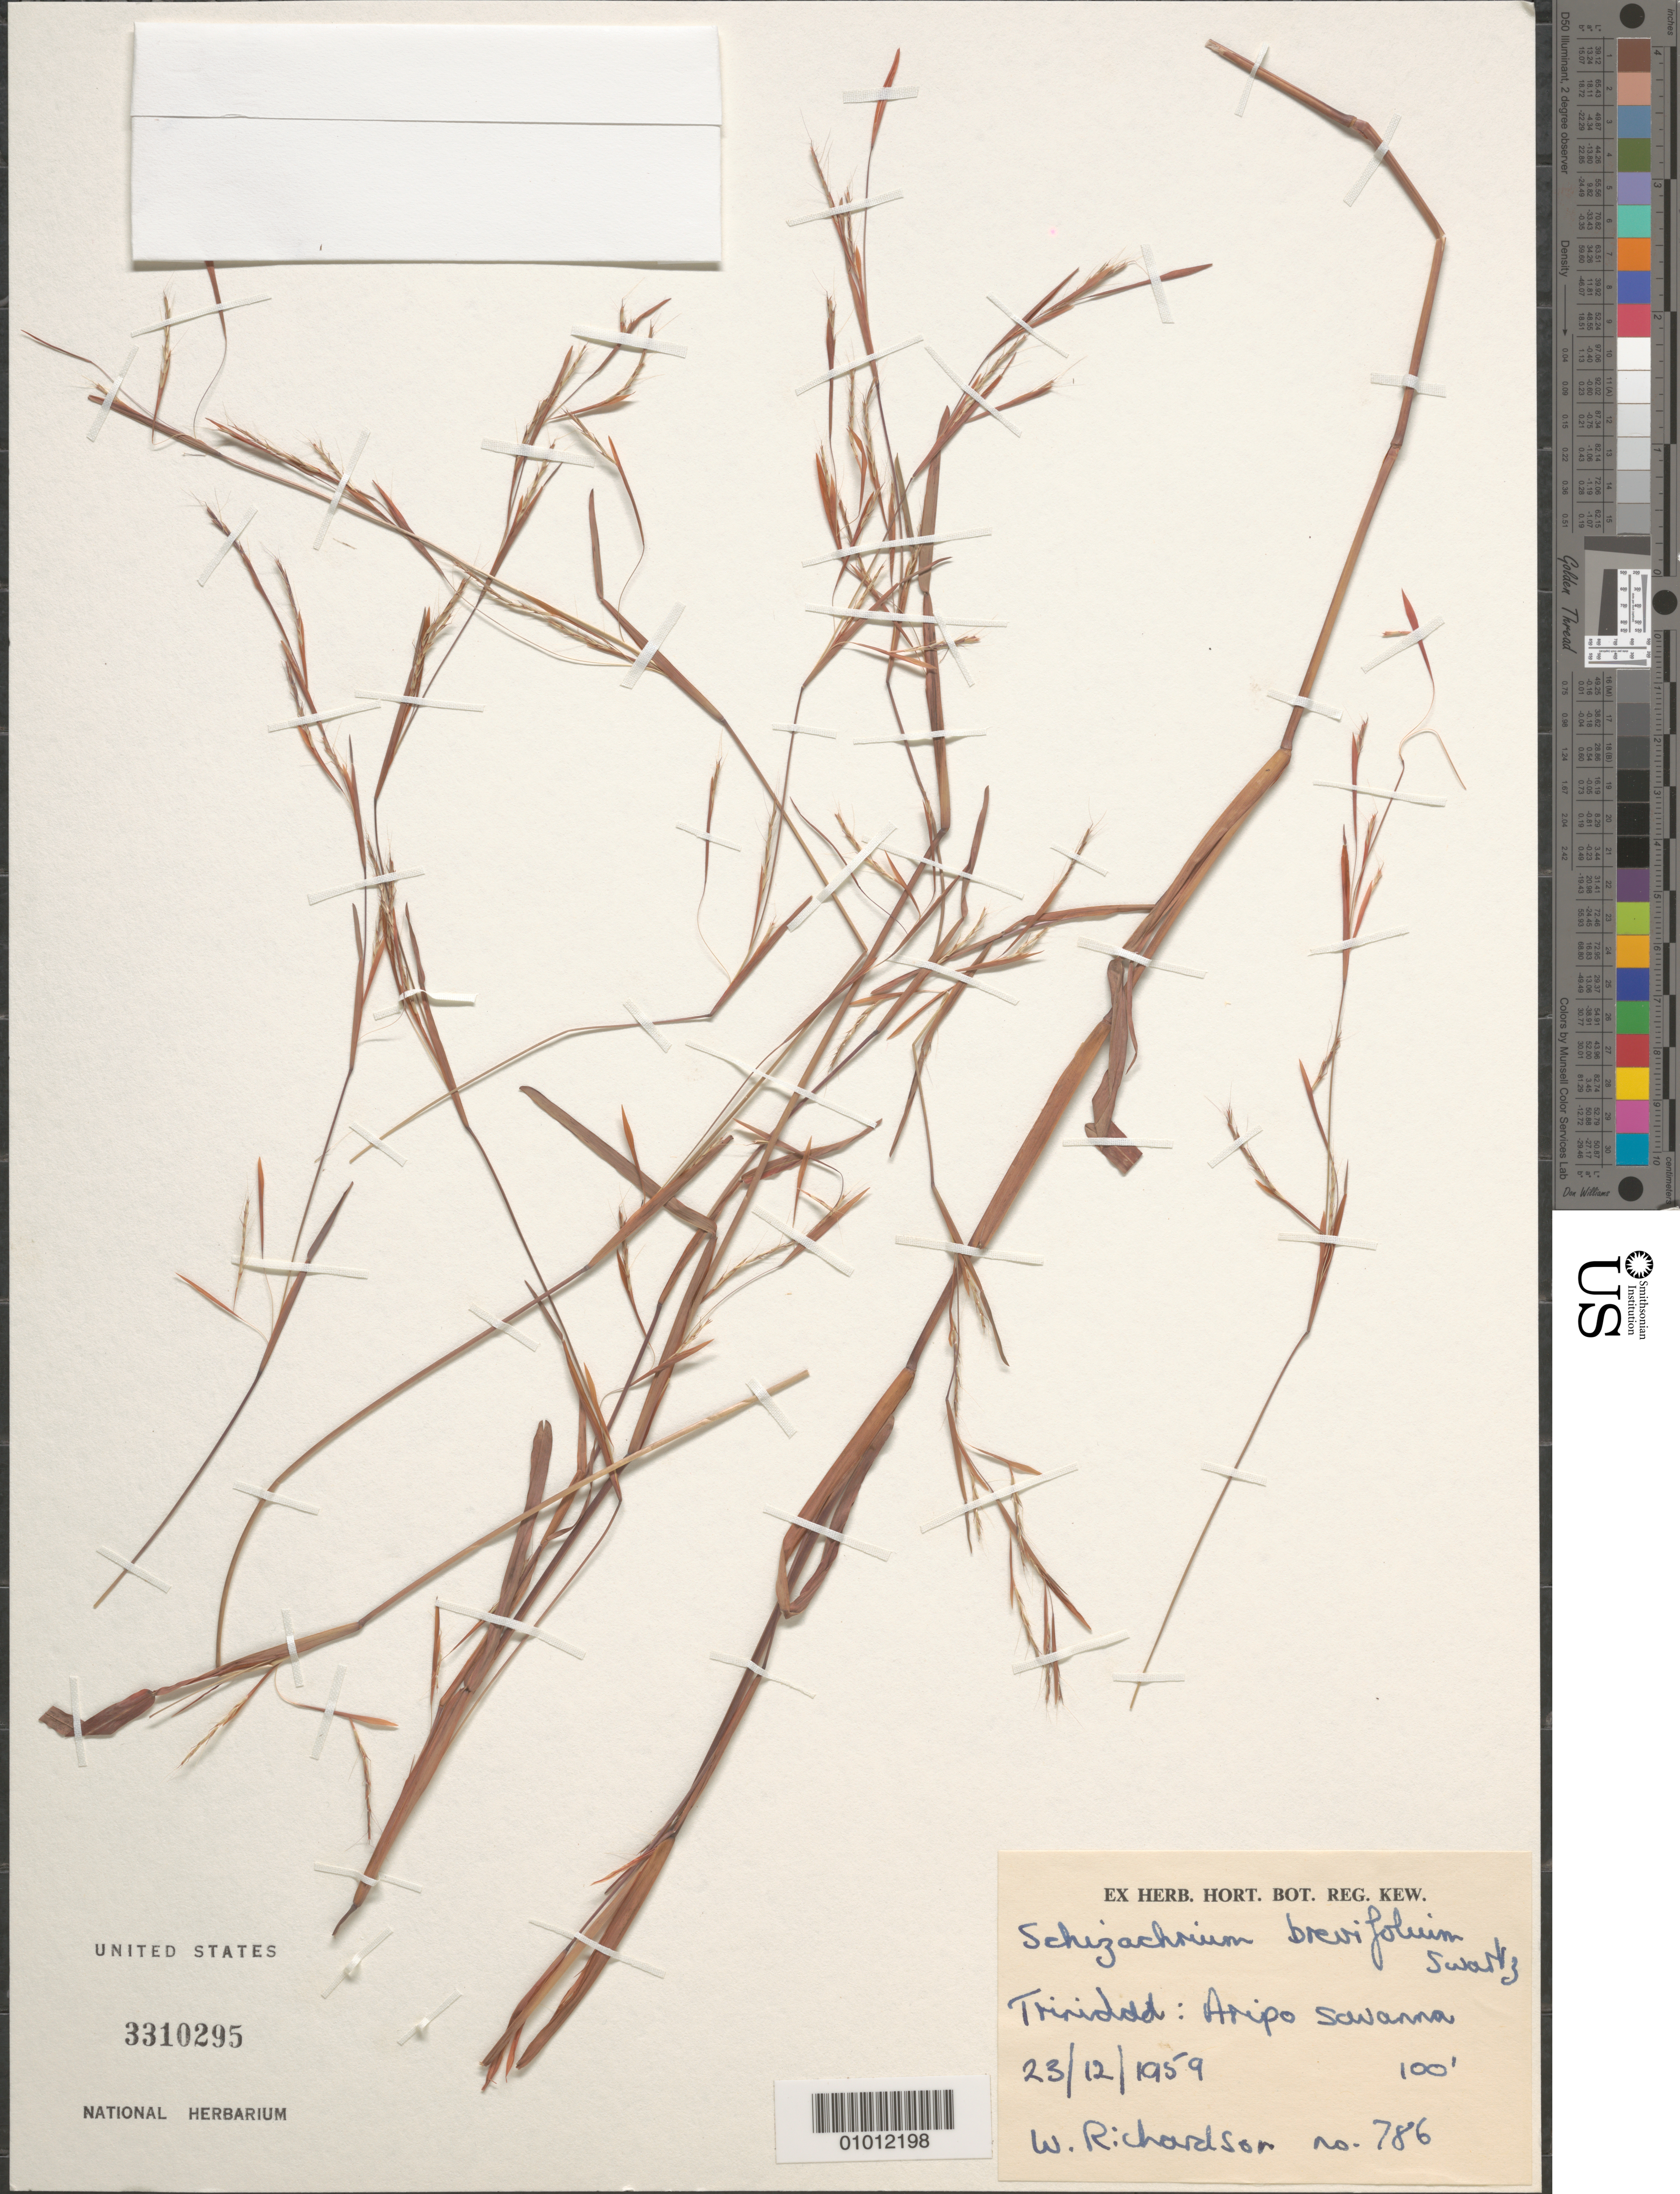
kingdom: Plantae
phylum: Tracheophyta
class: Liliopsida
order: Poales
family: Poaceae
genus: Schizachyrium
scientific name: Schizachyrium brevifolium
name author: (Sw.) Nees ex Büse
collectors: W. D. Richardson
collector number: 786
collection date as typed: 23 Dec 1959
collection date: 1959-12-23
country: Trinidad and Tobago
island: Trinidad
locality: Aripo savanna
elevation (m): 30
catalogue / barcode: US 3310295